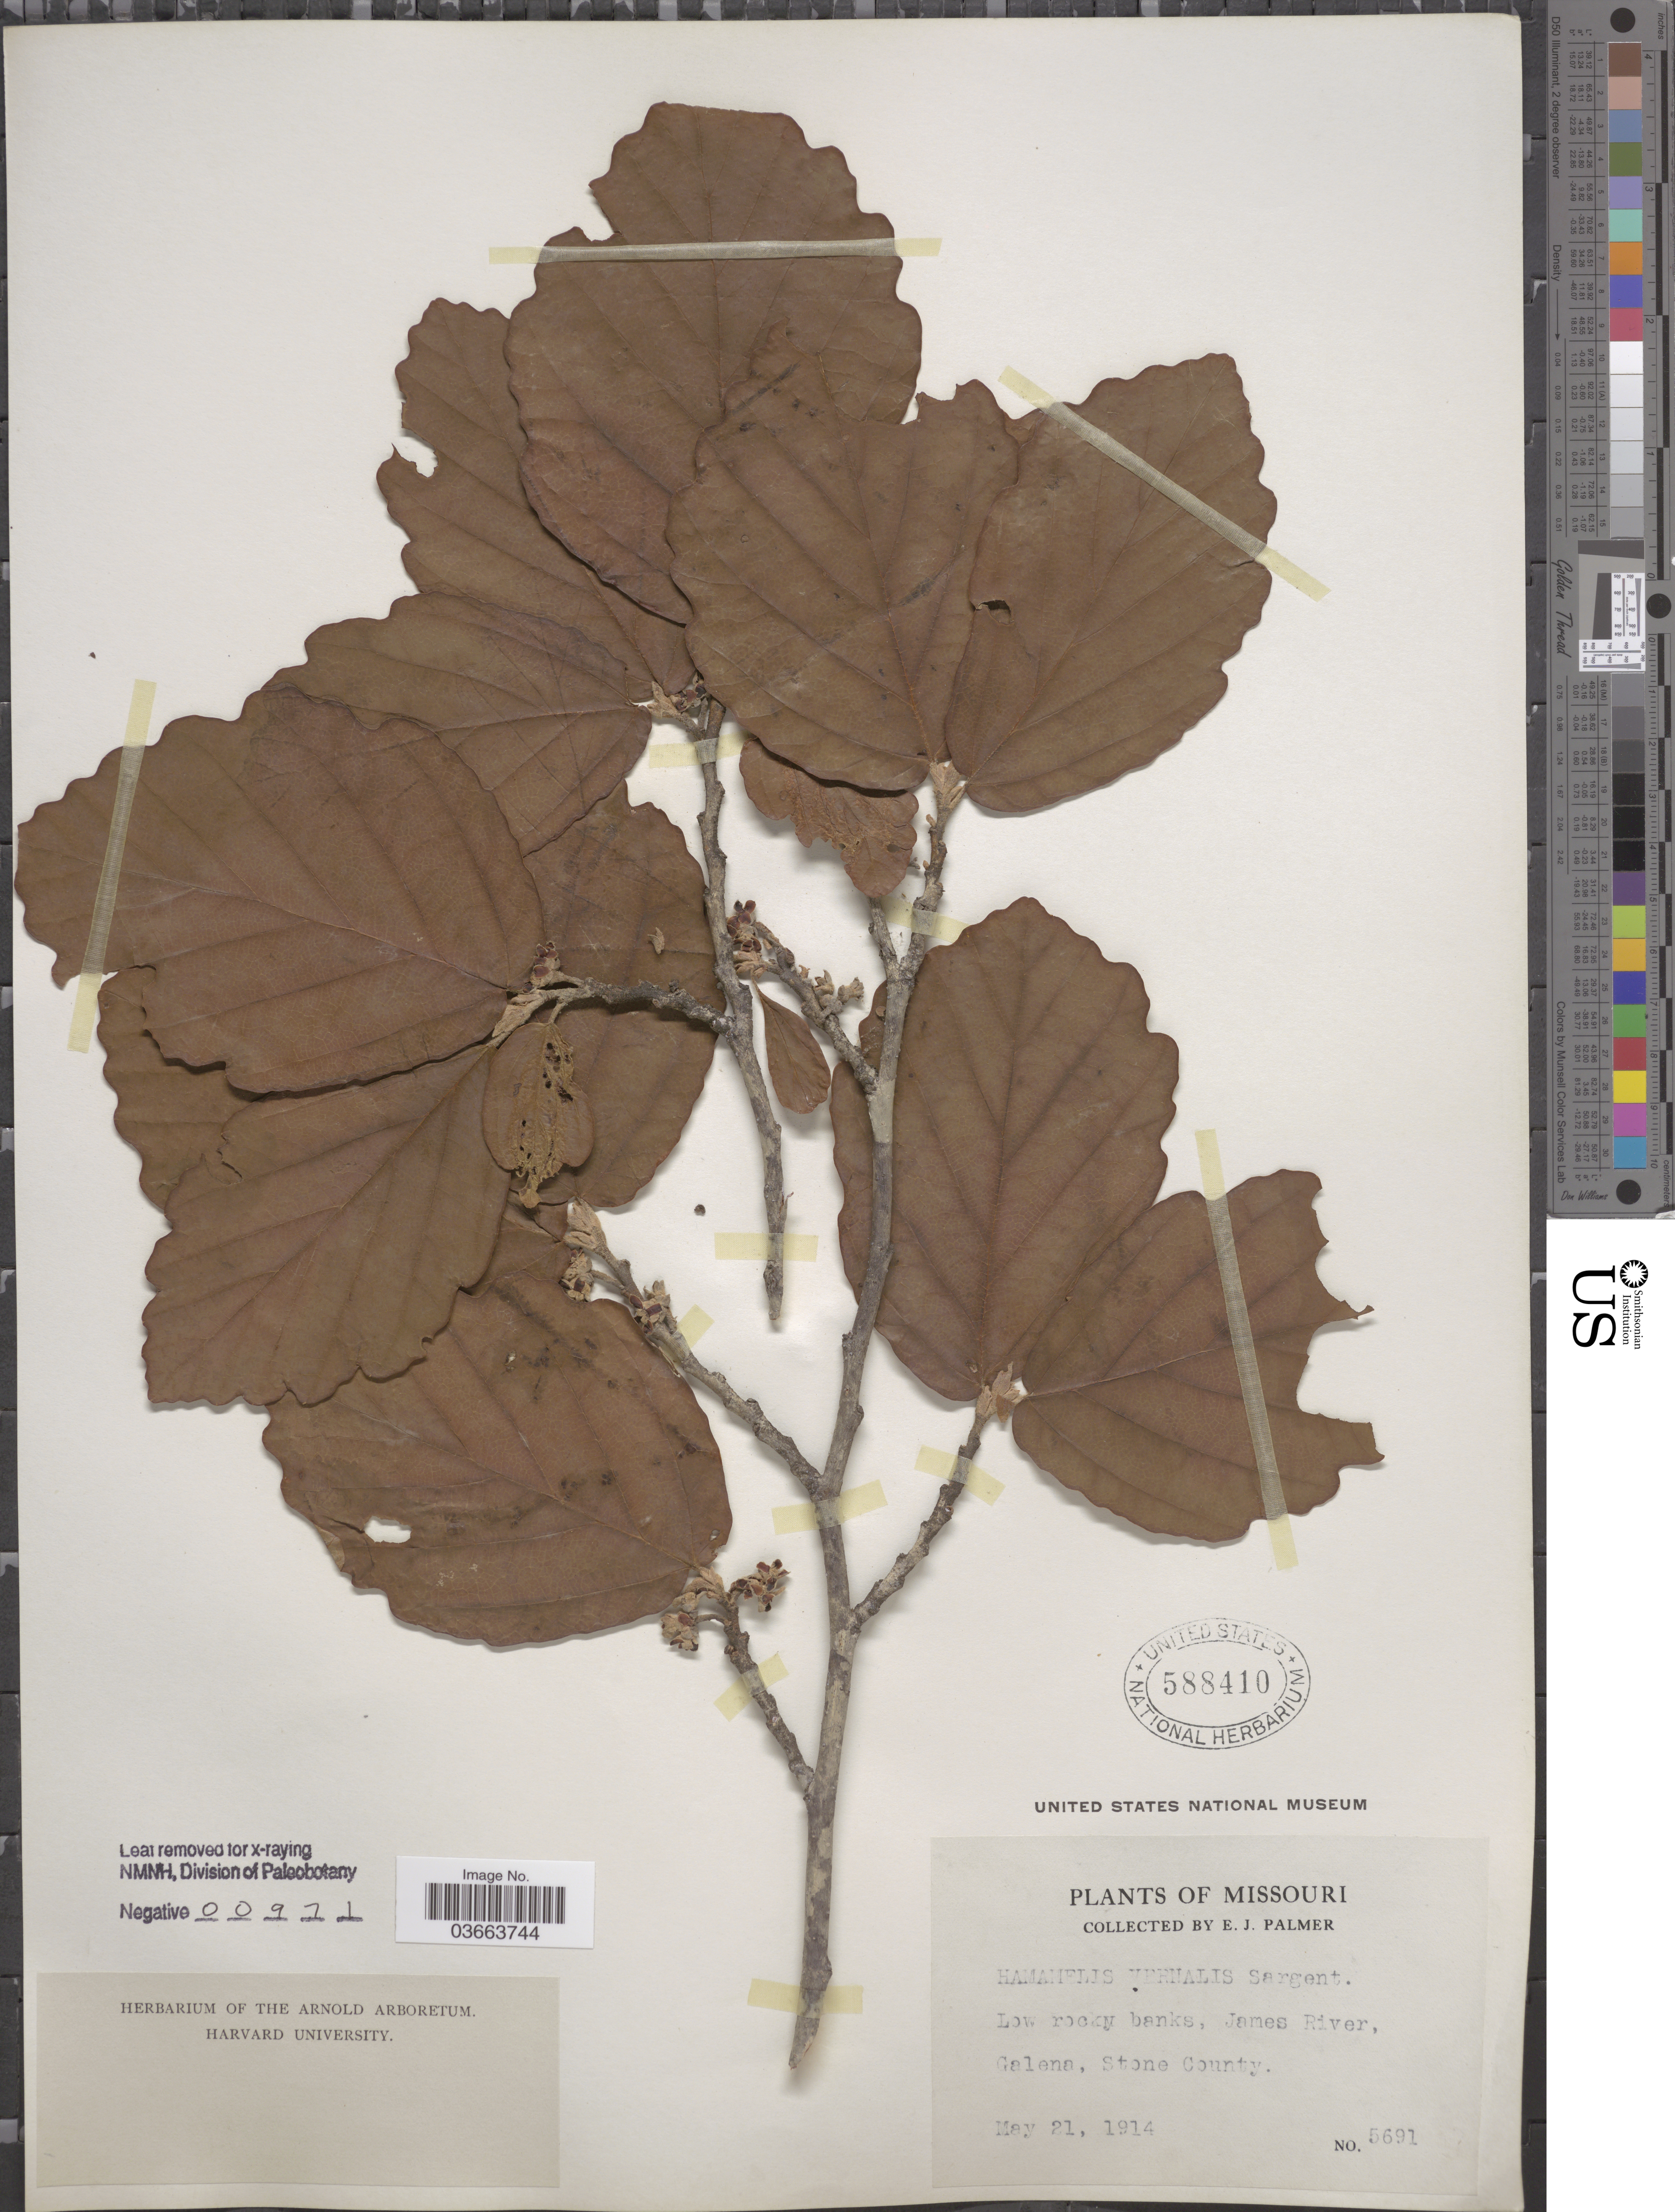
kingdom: Plantae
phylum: Tracheophyta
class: Magnoliopsida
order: Saxifragales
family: Hamamelidaceae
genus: Hamamelis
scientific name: Hamamelis vernalis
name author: Sarg.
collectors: E. J. Palmer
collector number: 5691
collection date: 1914-05-21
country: United States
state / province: Missouri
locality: James River, Galena, Stone County.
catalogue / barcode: US 588410